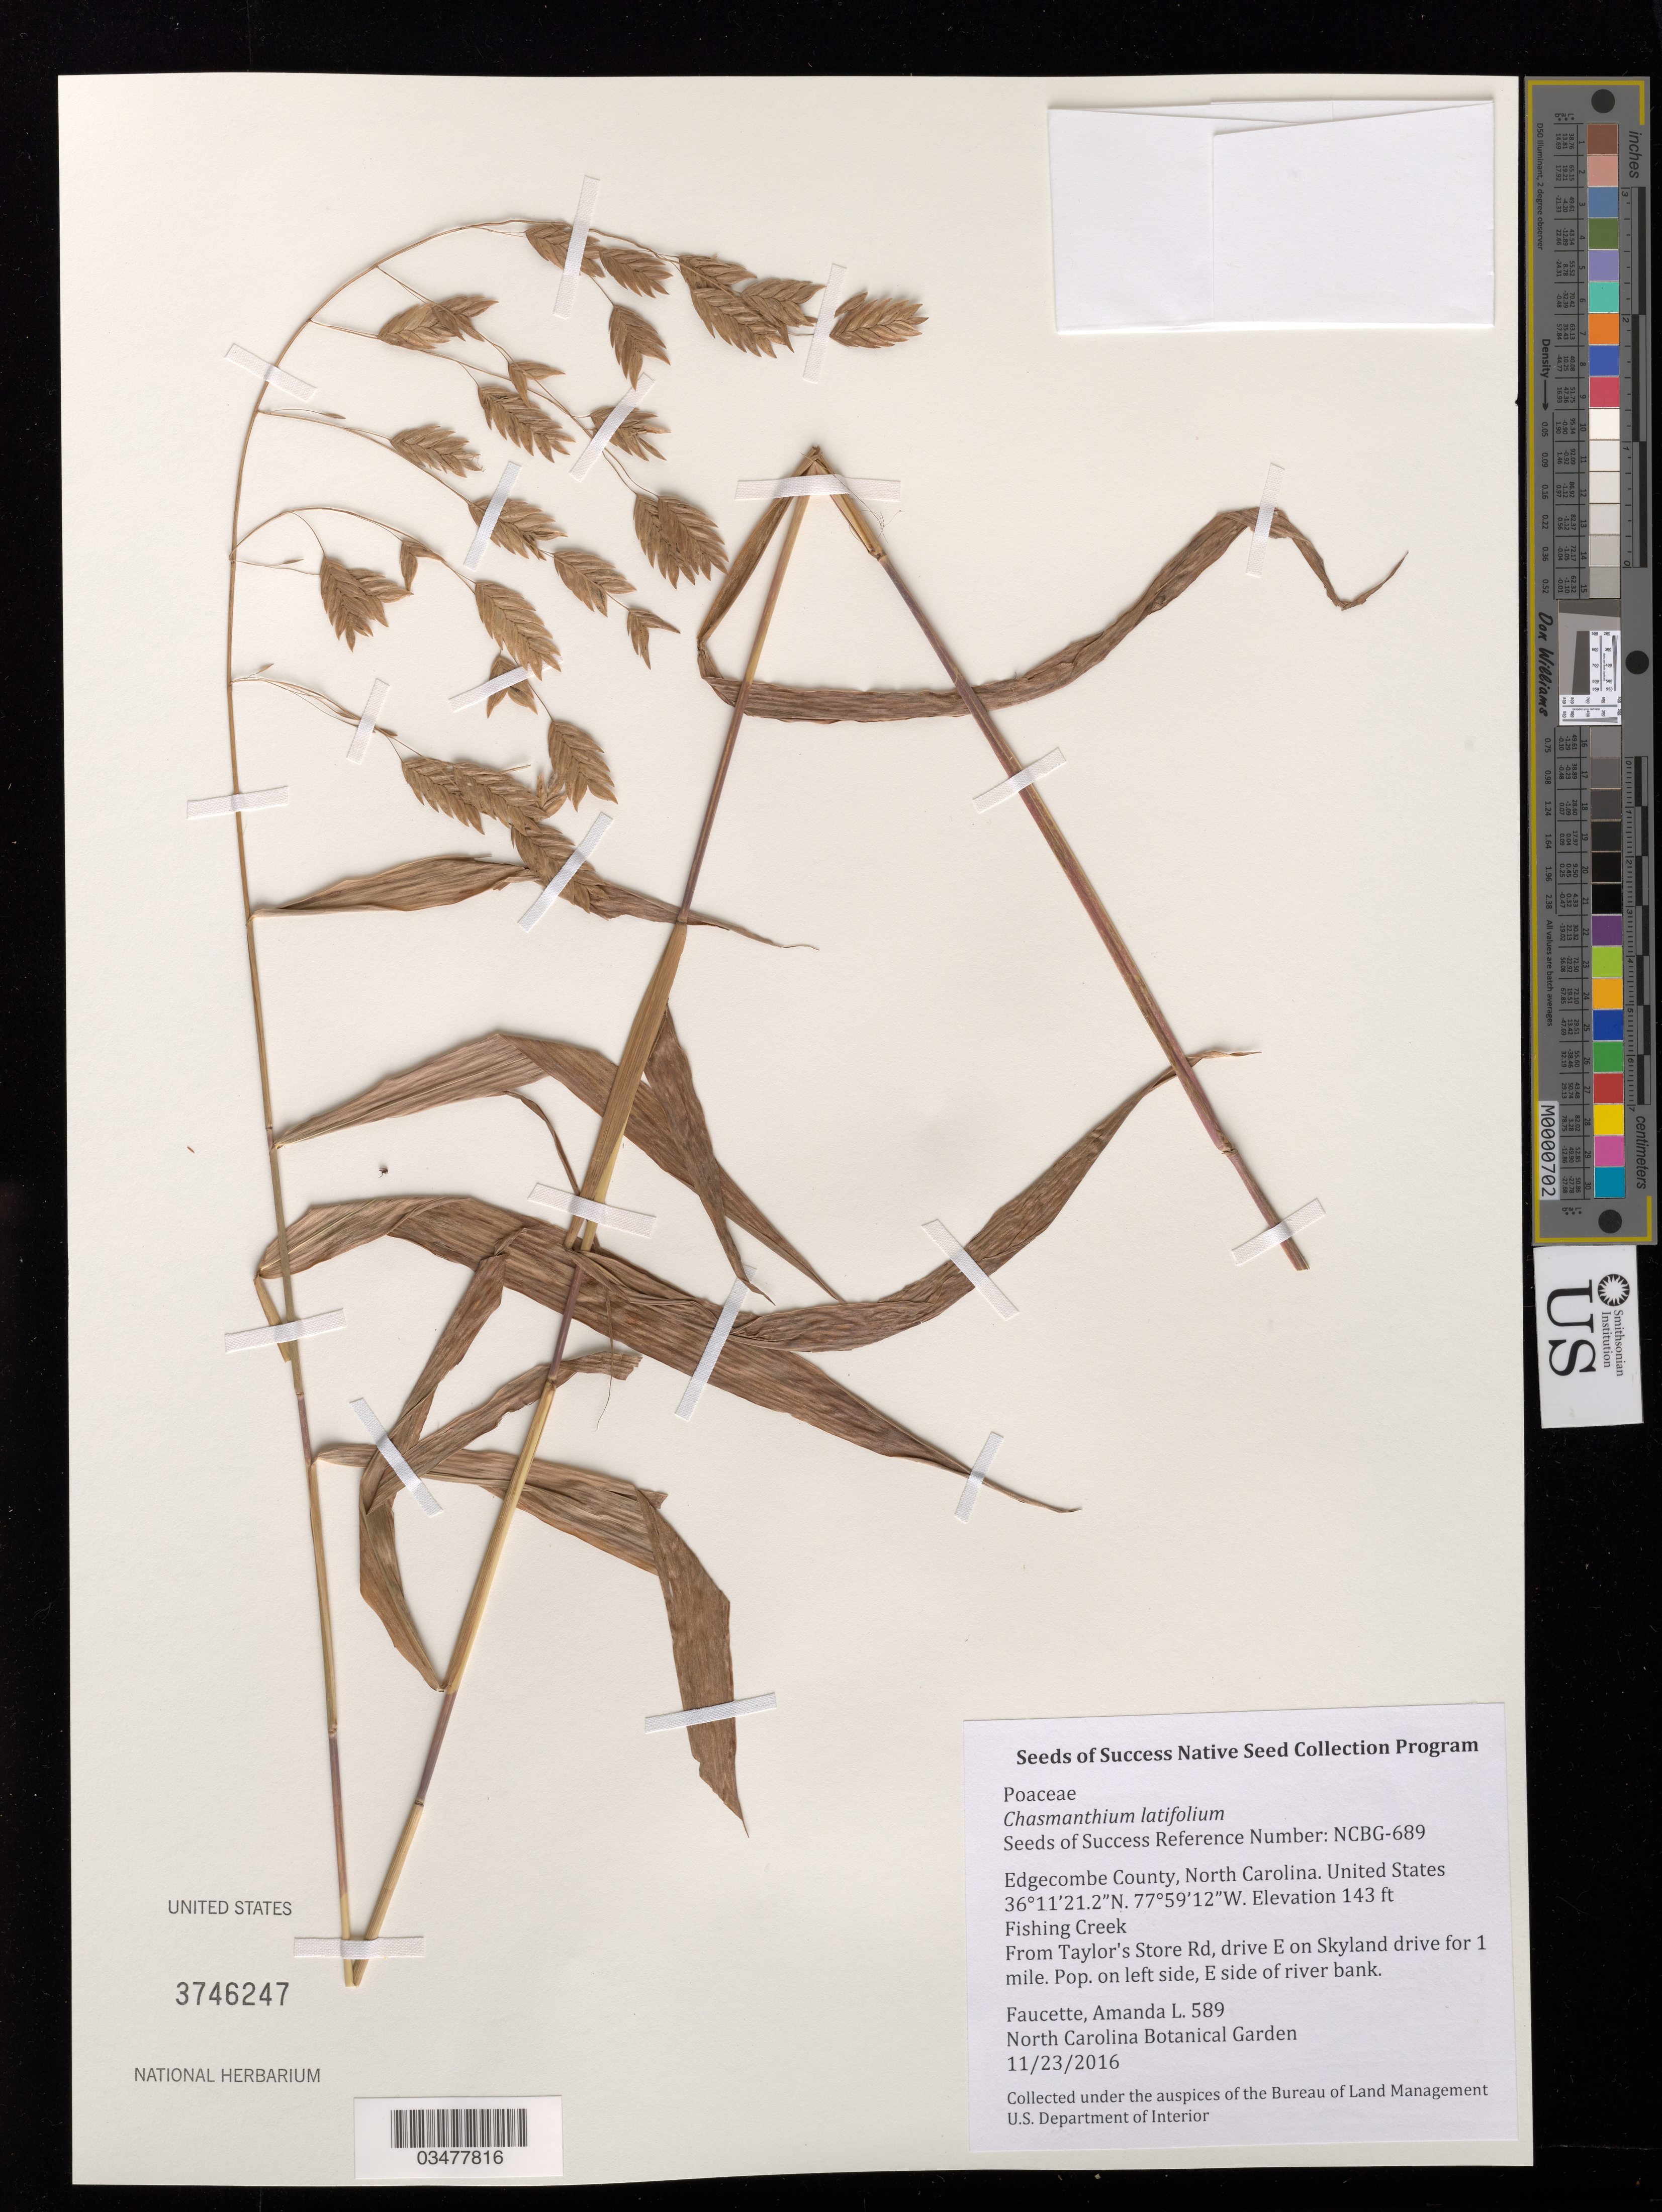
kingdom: Plantae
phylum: Tracheophyta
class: Liliopsida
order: Poales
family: Poaceae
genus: Chasmanthium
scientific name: Chasmanthium latifolium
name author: (Michx.) H.O. Yates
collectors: A. Faucette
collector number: NCBG-689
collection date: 2016-11-23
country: United States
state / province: North Carolina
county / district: Edgecombe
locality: Fishing Creek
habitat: River Bank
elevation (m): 44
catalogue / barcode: US 3746247